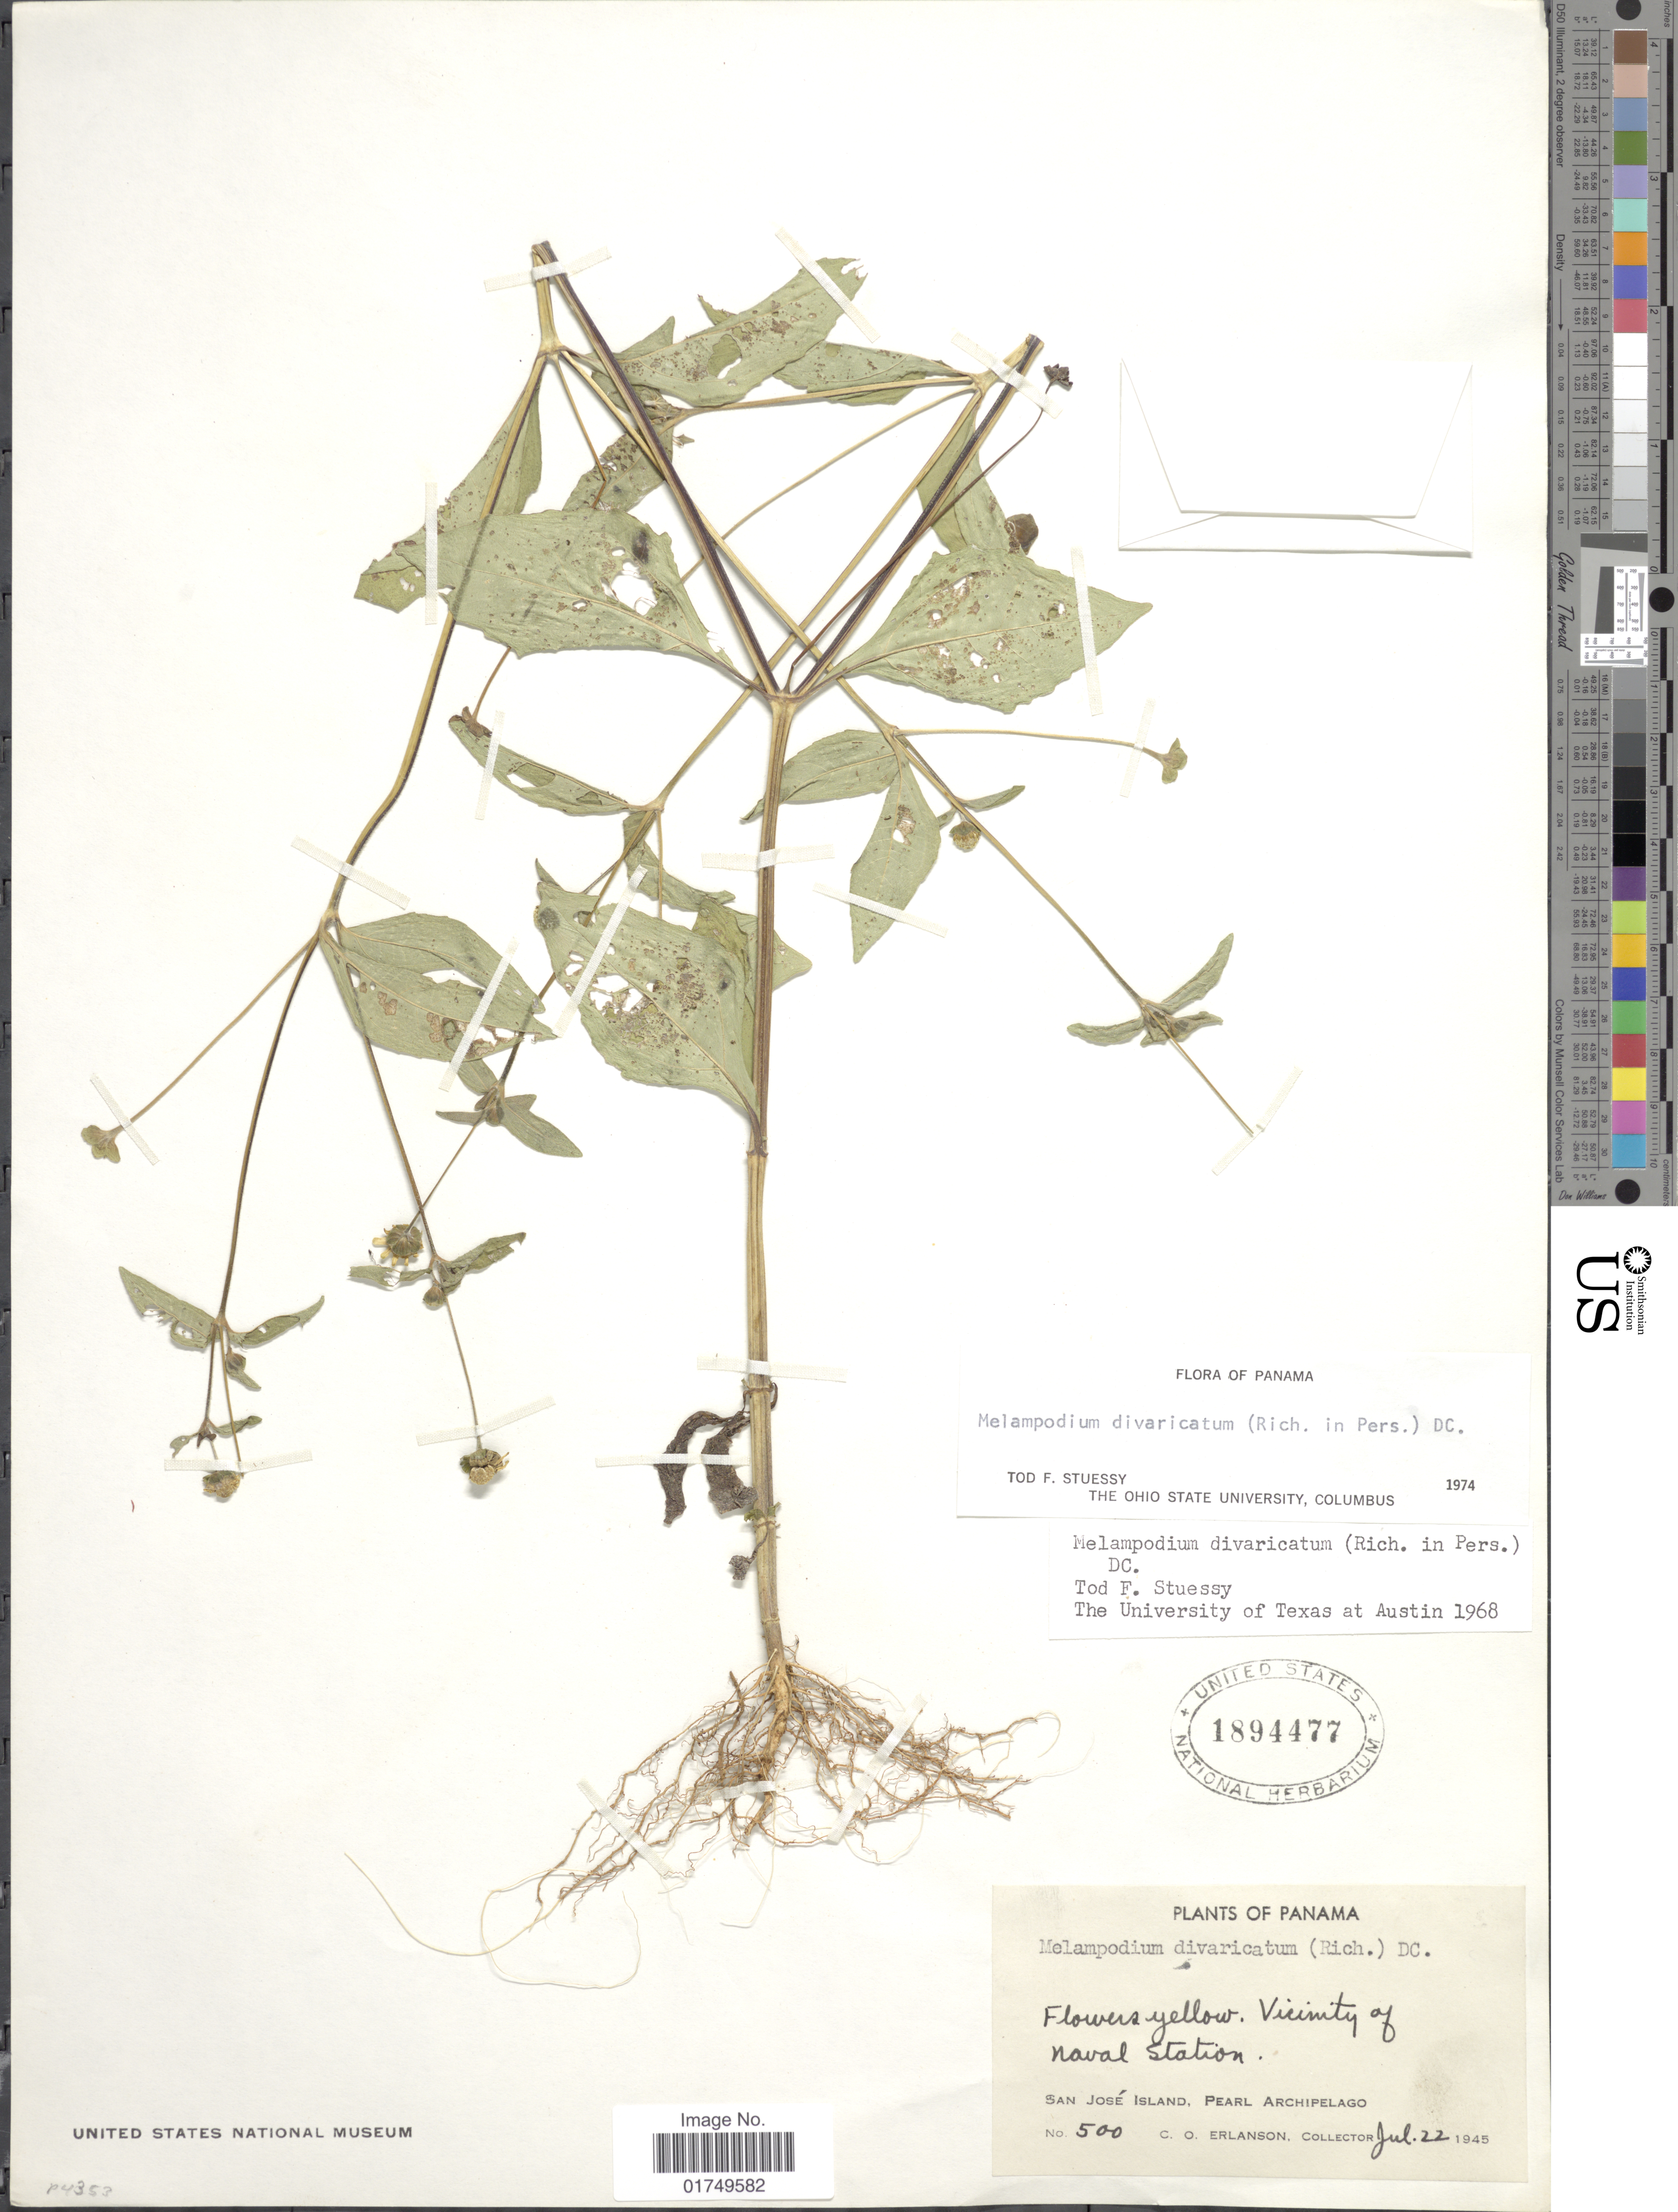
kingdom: Plantae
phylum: Tracheophyta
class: Magnoliopsida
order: Asterales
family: Asteraceae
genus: Melampodium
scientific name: Melampodium divaricatum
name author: (Rich.) DC.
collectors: C. O. Erlanson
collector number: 500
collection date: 1945-07-22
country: Panama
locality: San Jose Island, Pearl Archipelago, Vicinity of Naval Station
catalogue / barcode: US 1894477